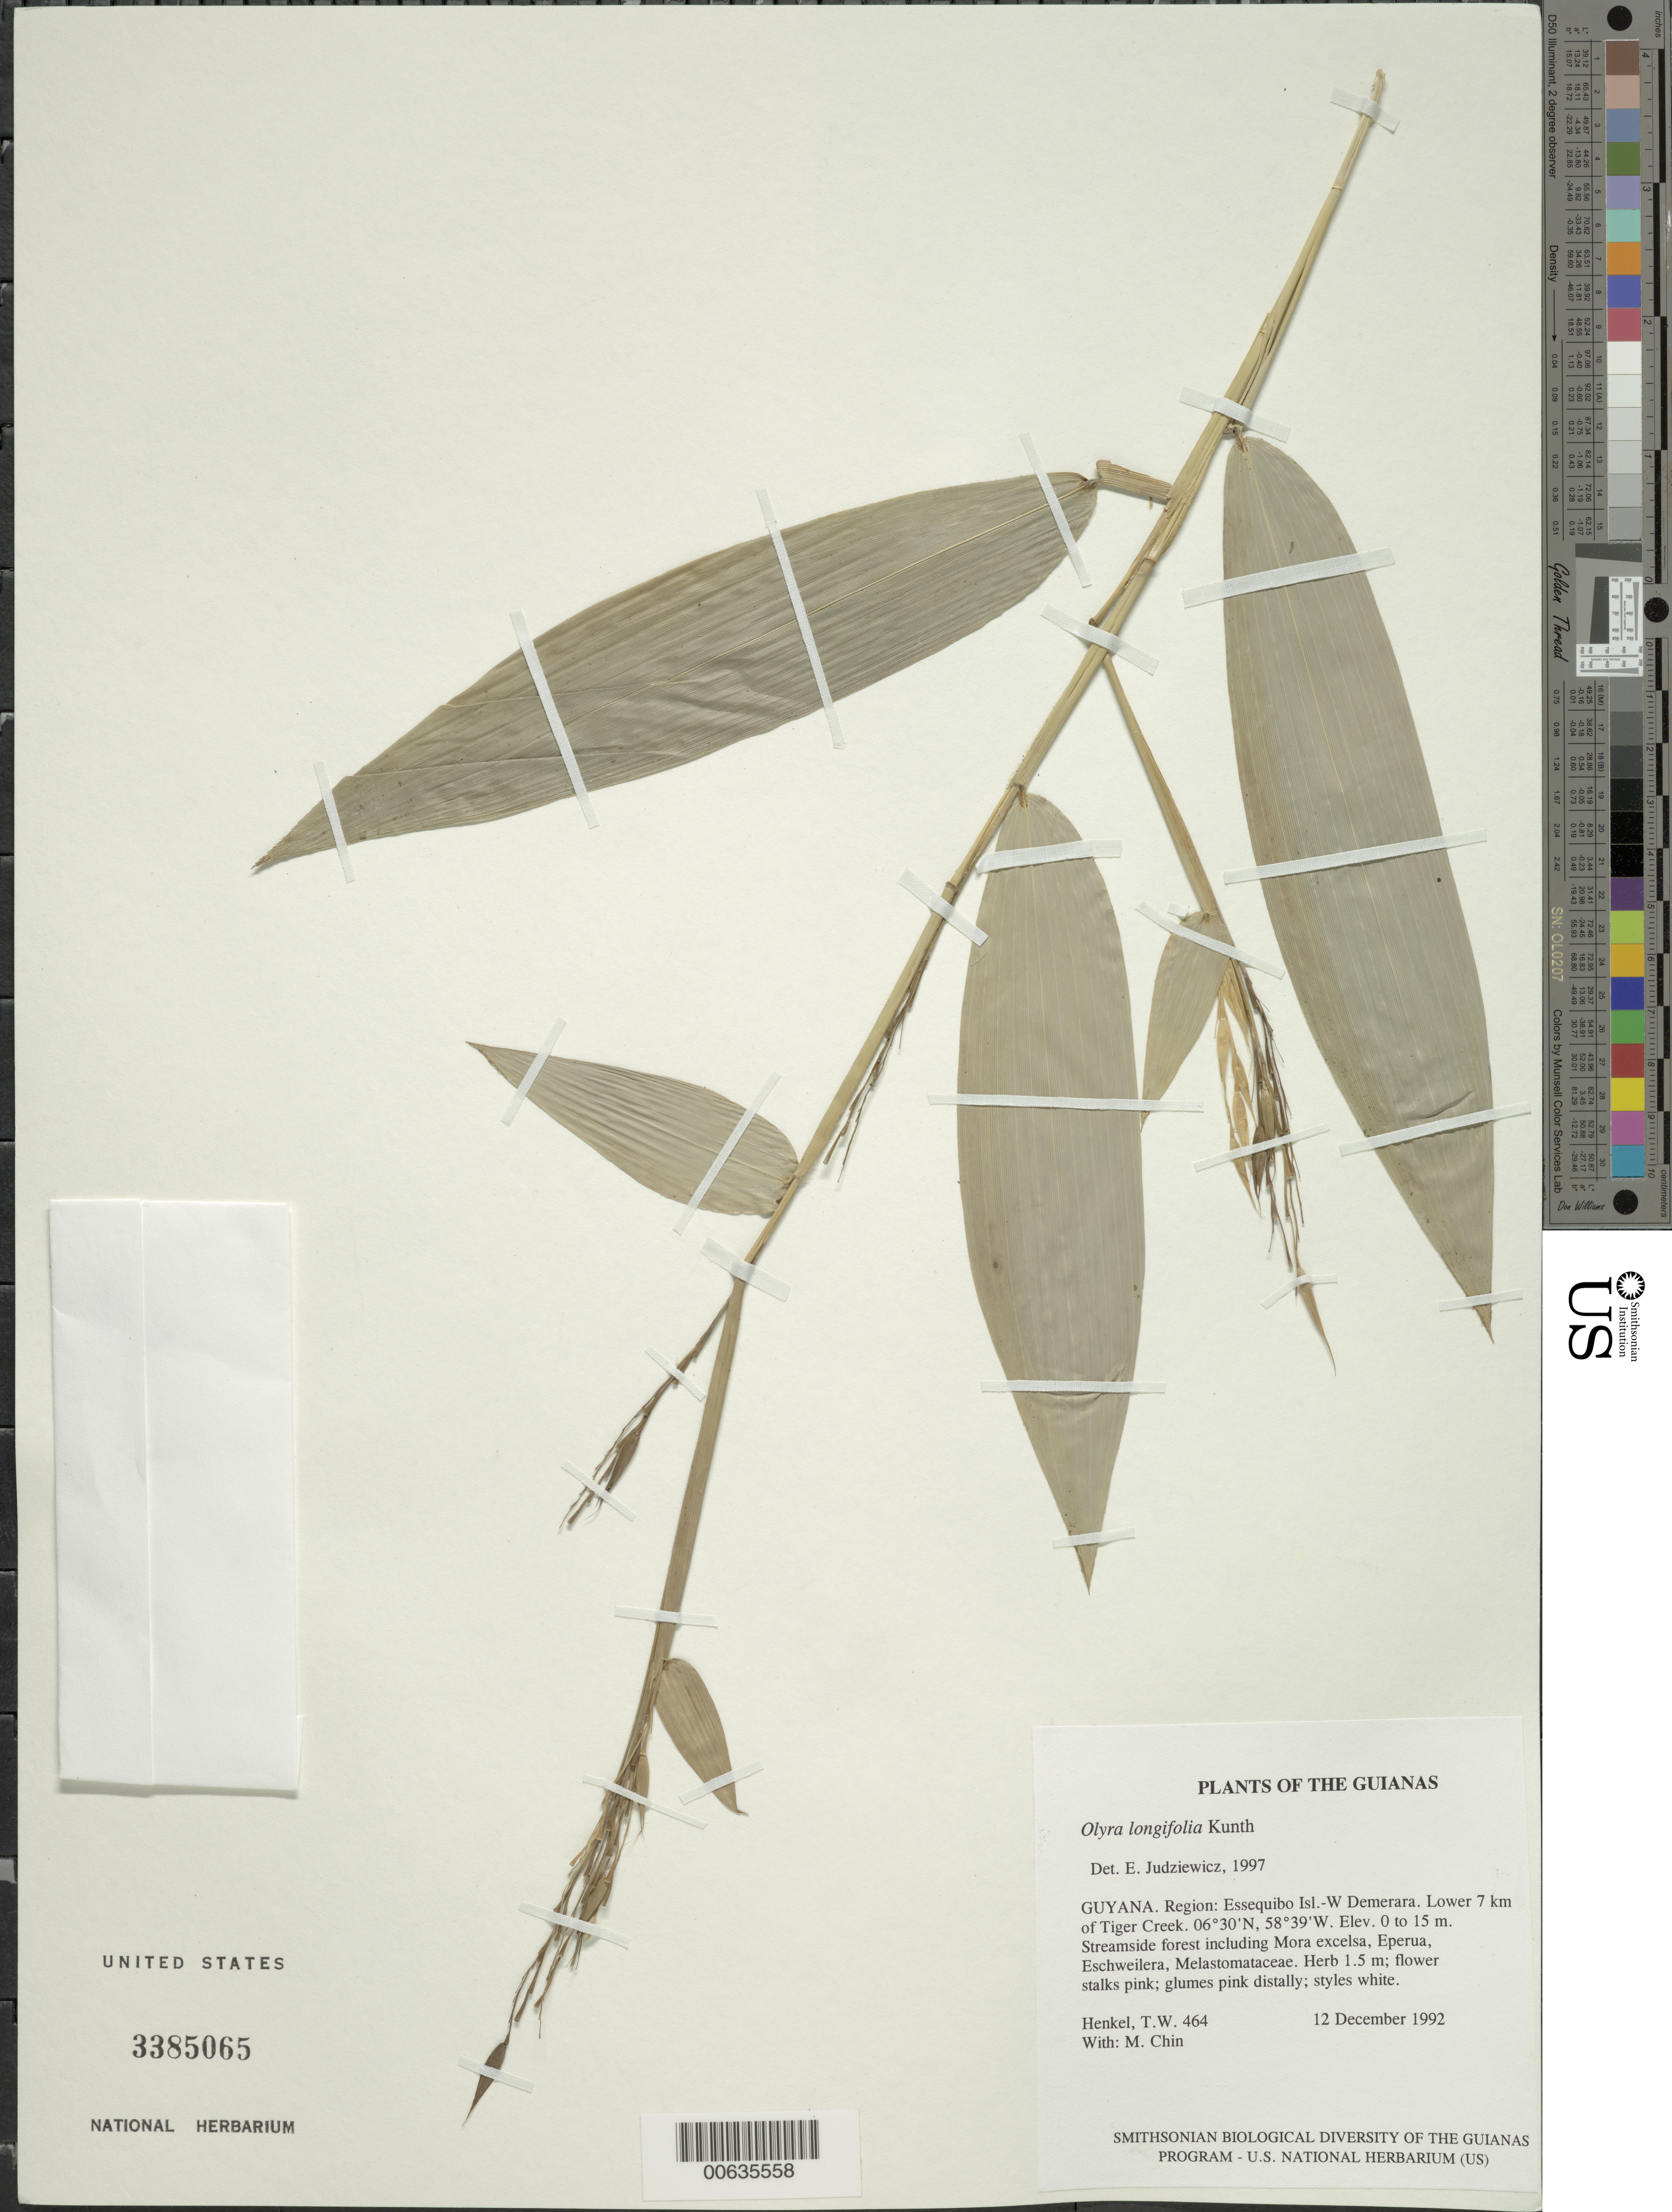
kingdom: Plantae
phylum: Tracheophyta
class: Liliopsida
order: Poales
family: Poaceae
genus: Olyra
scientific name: Olyra longifolia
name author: Kunth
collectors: T. Henkel & M. Chin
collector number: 464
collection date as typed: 12 December 1992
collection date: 1992-12-12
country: Guyana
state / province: Essequibo Isl-W. Demerara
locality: Lower 7 km of Tiger Creek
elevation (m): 0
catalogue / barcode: US 3385065